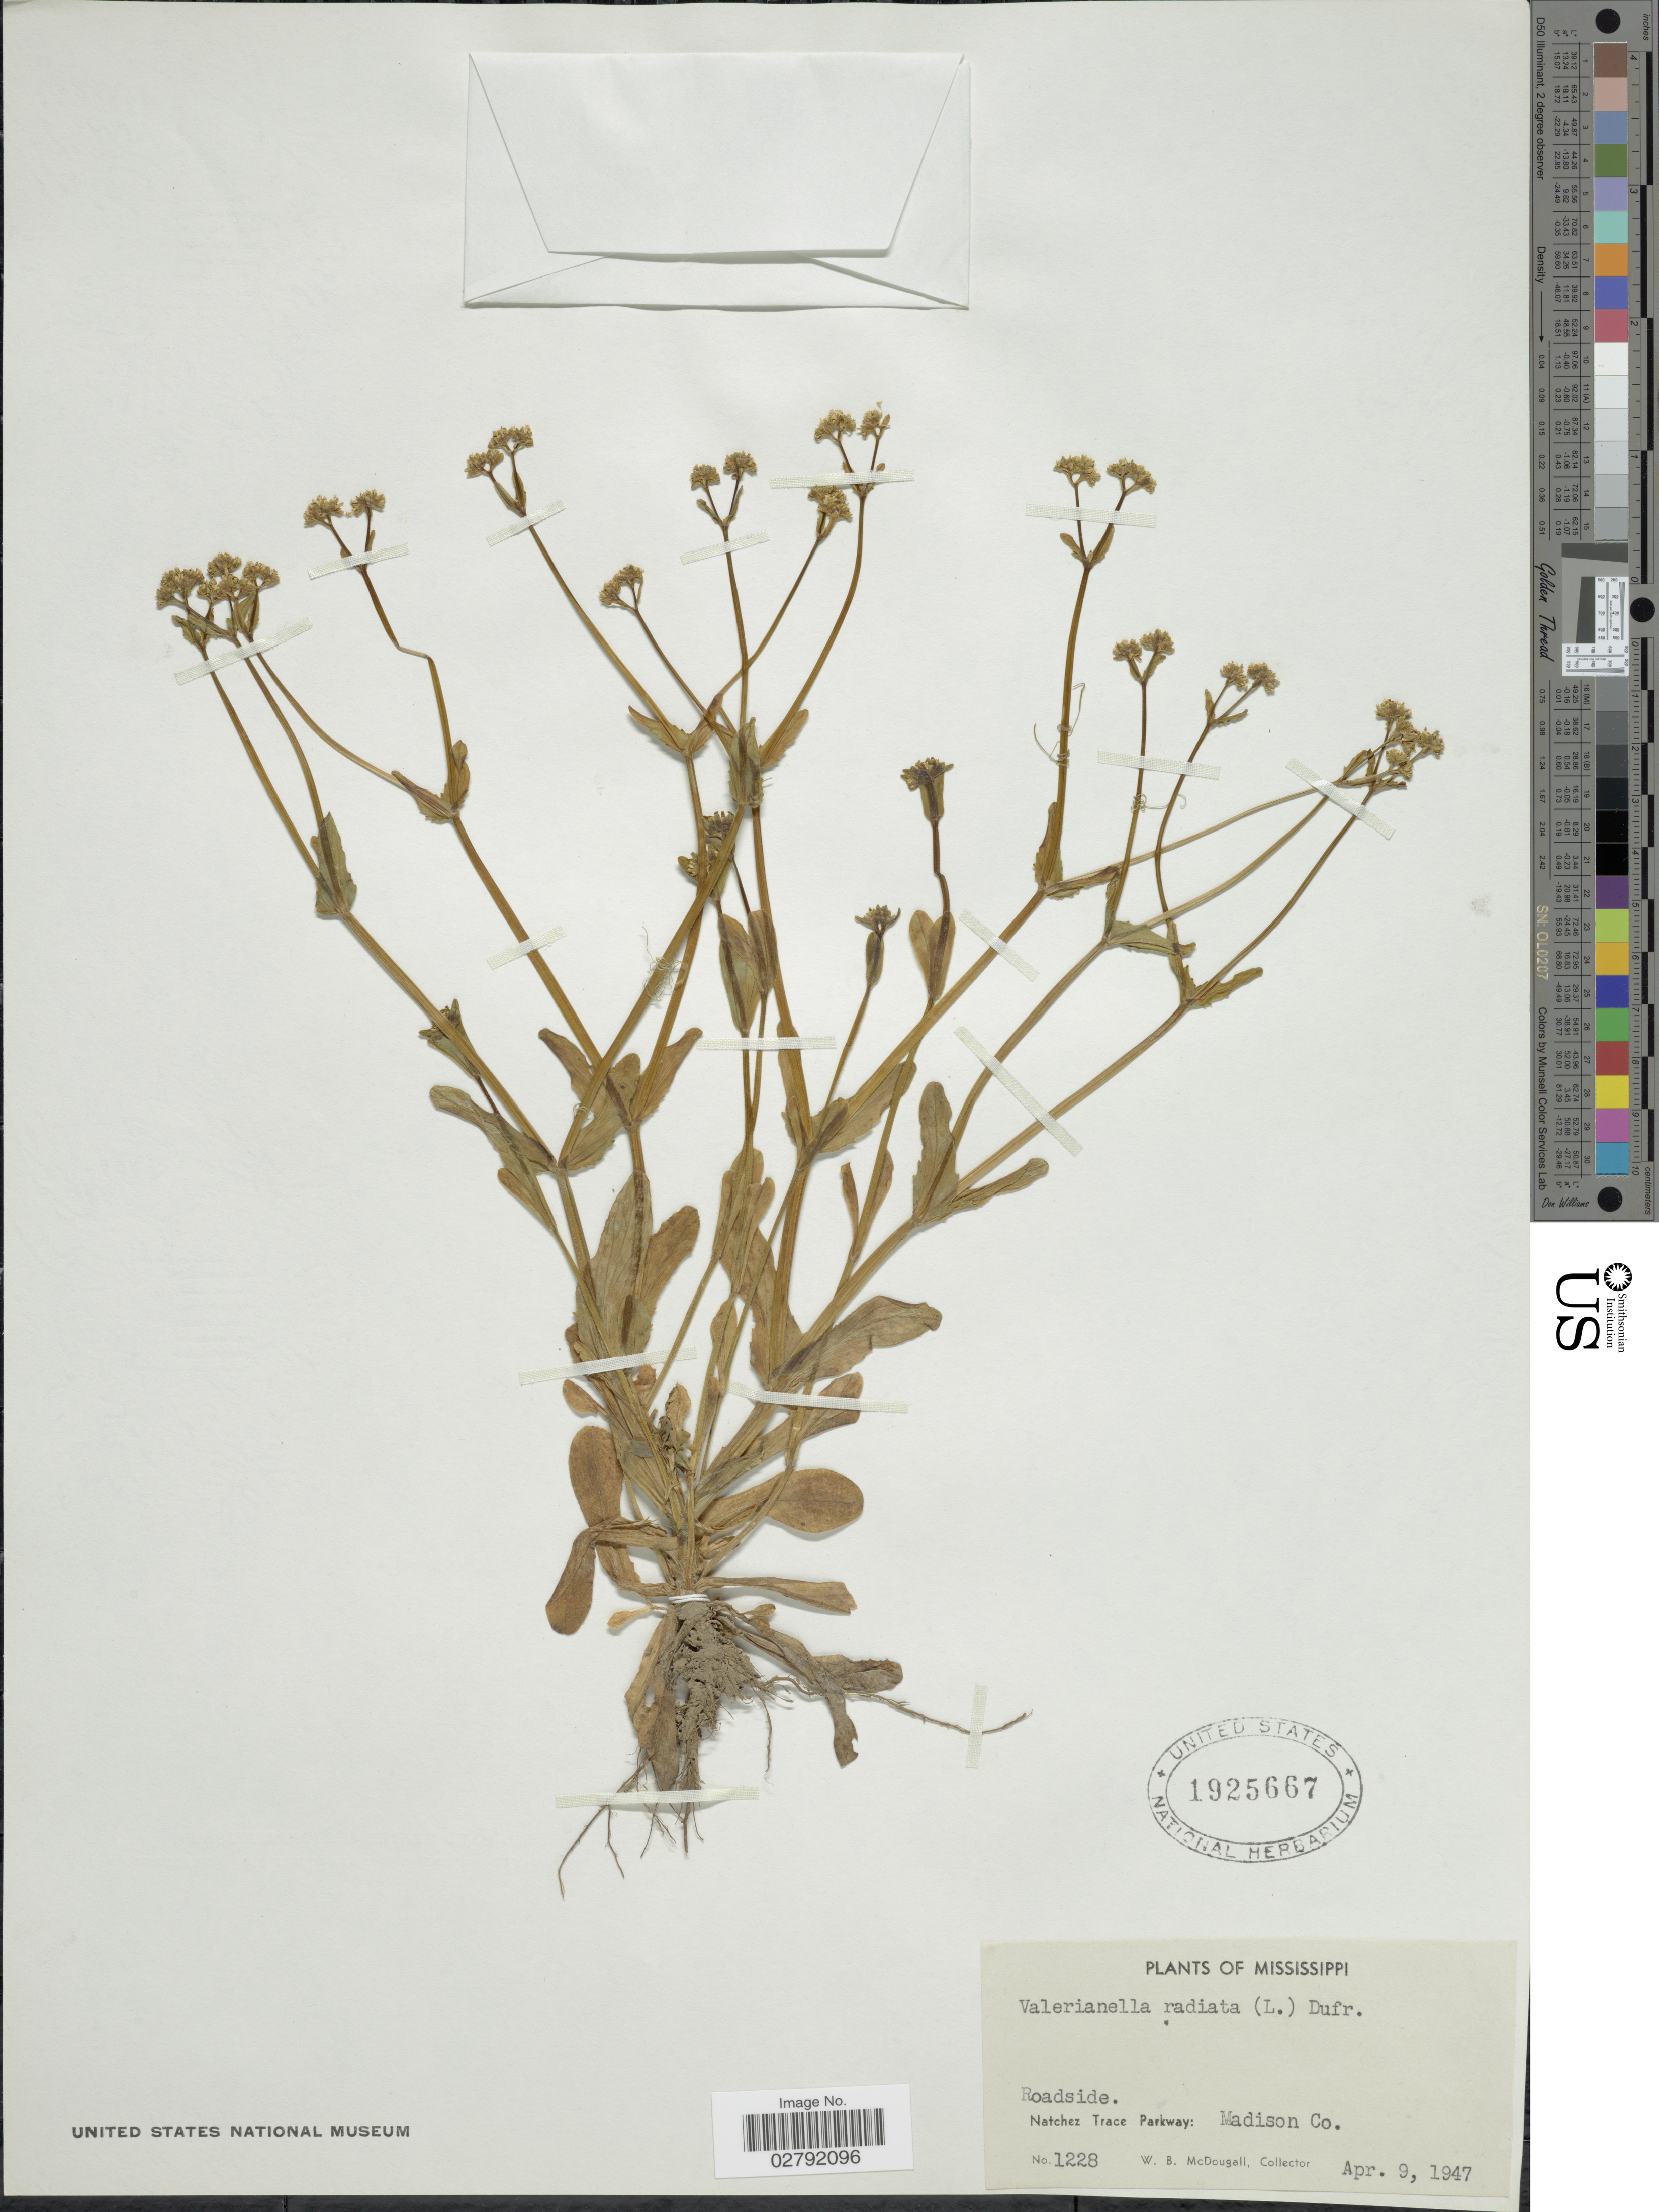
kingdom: Plantae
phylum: Tracheophyta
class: Magnoliopsida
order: Dipsacales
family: Caprifoliaceae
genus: Valerianella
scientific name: Valerianella radiata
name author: (L.) Dufr.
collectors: W. B. McDougall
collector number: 1228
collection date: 1947-04-09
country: United States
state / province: Mississippi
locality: Natchez Trace Parkway: Madison Co.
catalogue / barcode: US 1925667